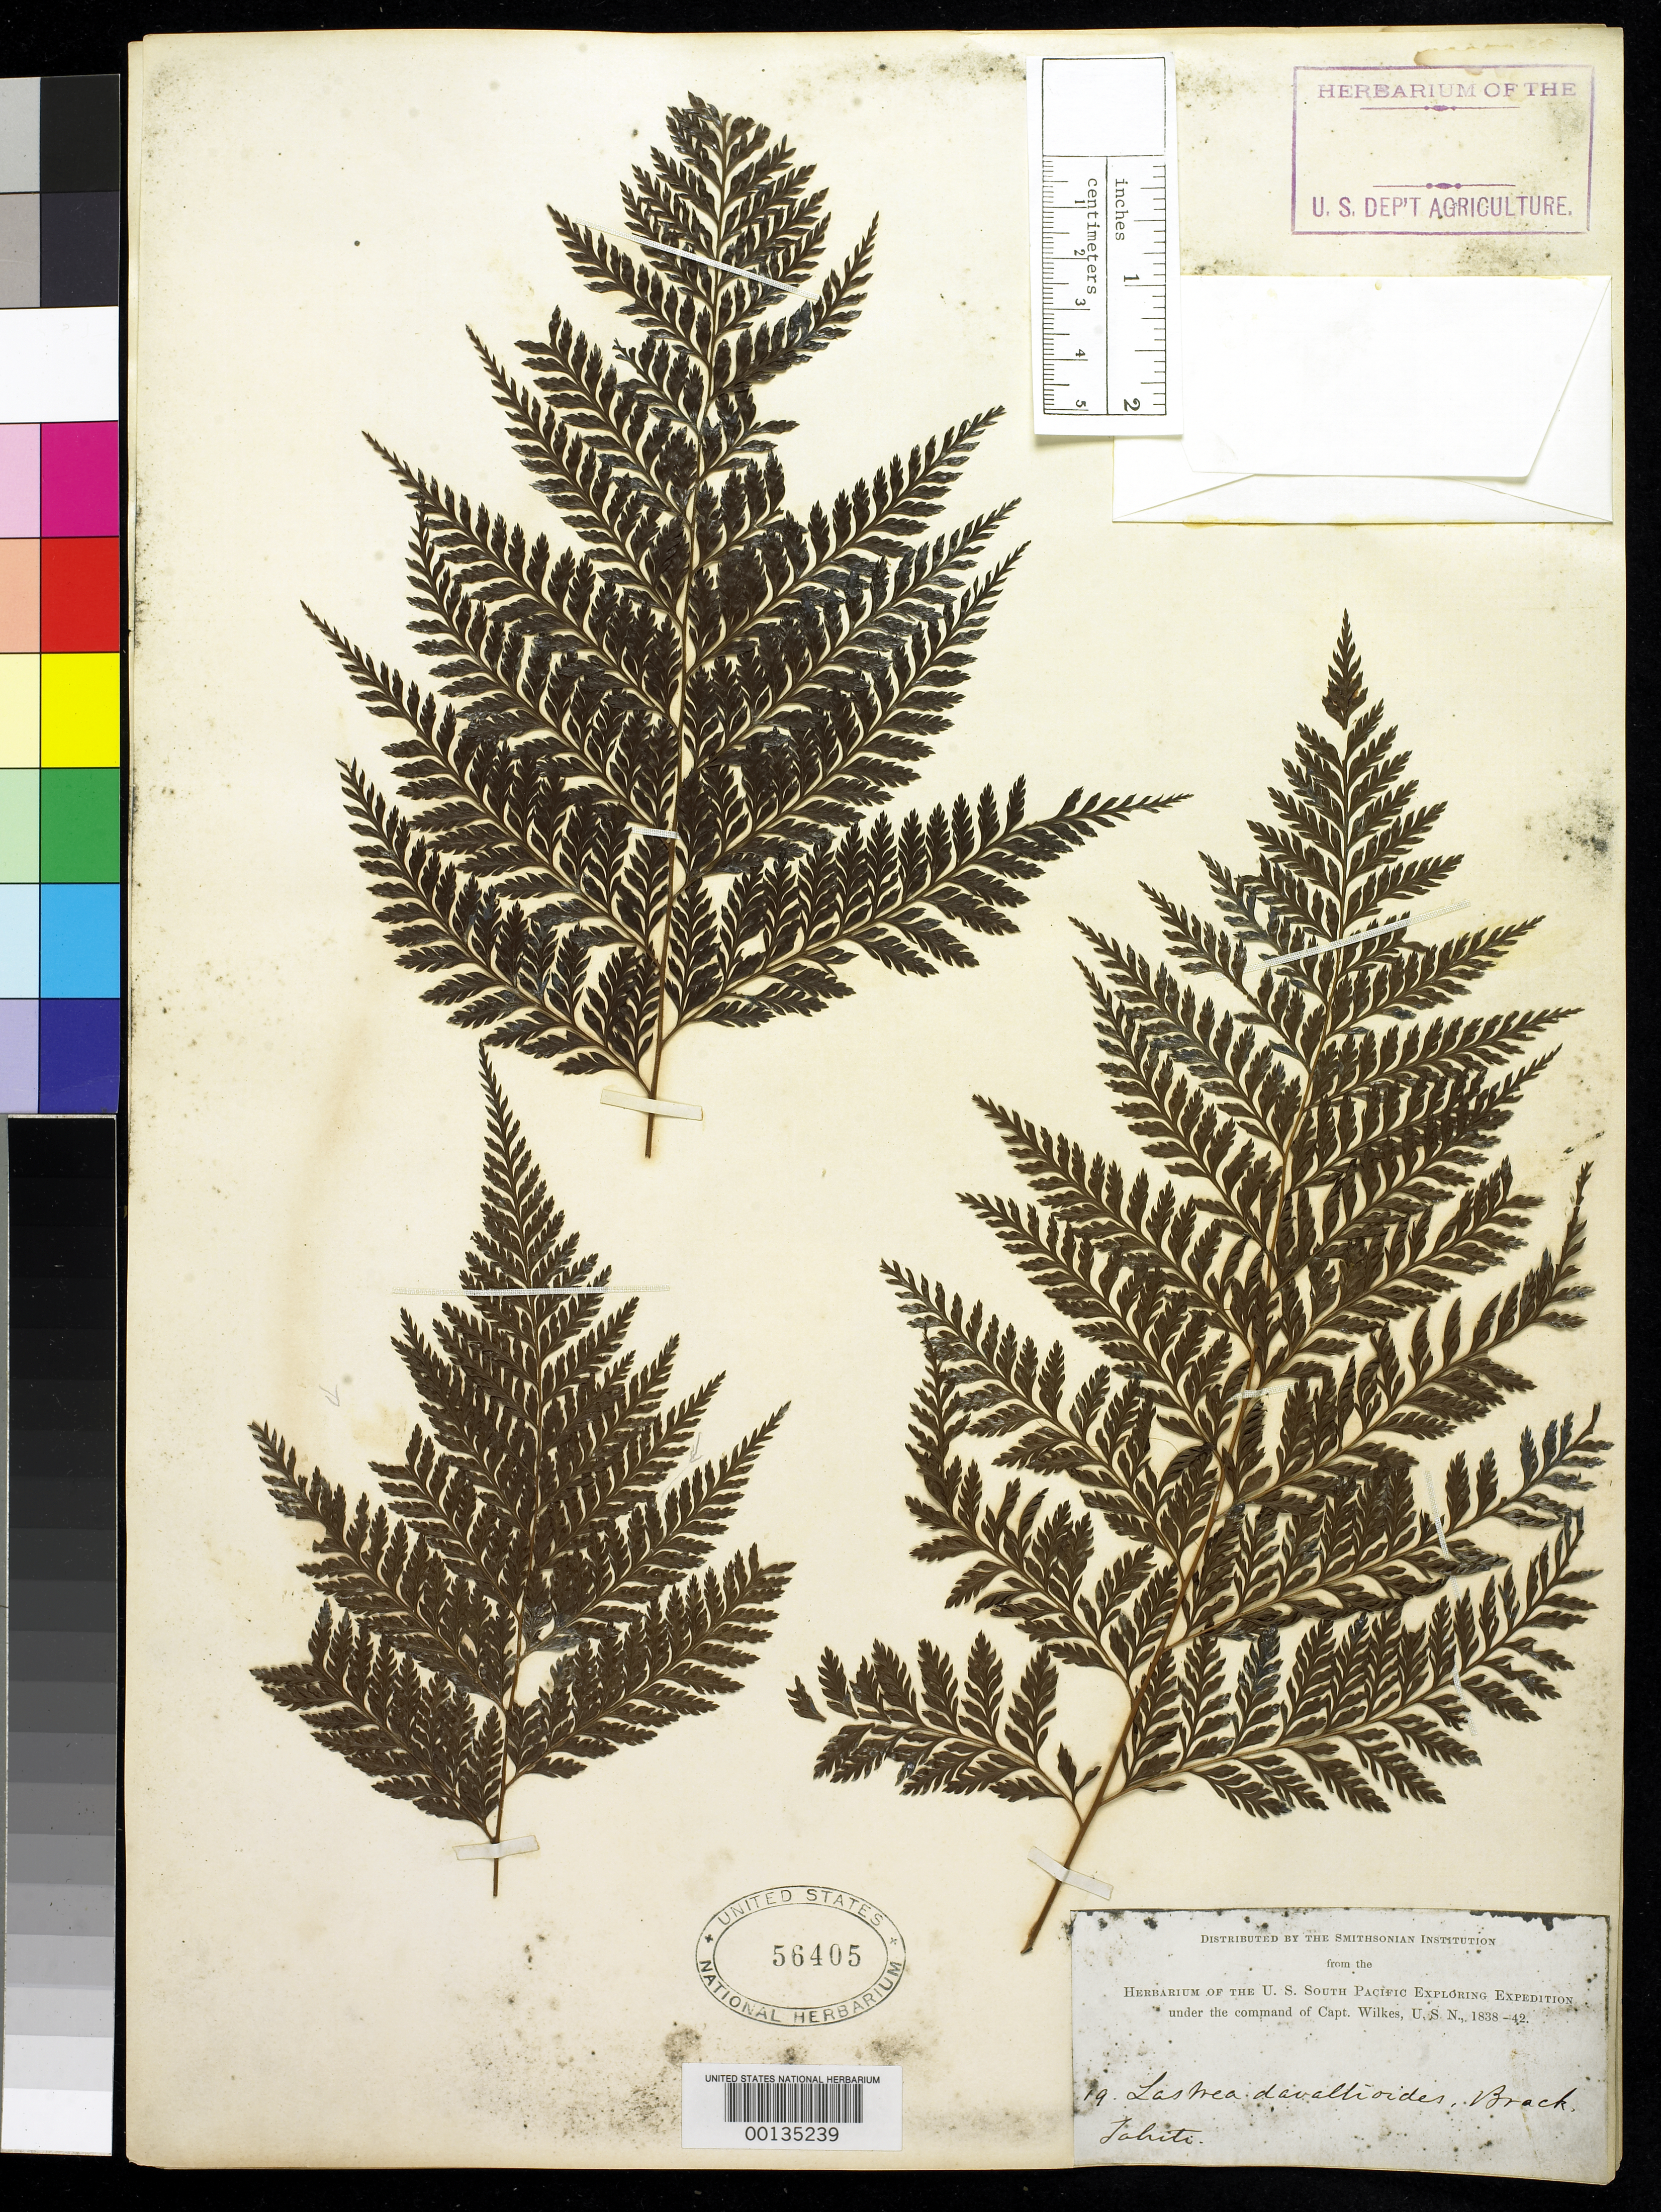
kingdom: Plantae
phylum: Tracheophyta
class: Polypodiopsida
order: Polypodiales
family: Thelypteridaceae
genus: Lastrea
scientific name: Lastrea davallioides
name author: Brack. in Wilkes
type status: Holotype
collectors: Wilkes Explor. Exped.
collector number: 19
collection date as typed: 1838 to -- --- 1842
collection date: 1838/1842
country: French Polynesia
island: Tahiti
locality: Iles du Vent [Society Is.]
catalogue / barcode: US 56405